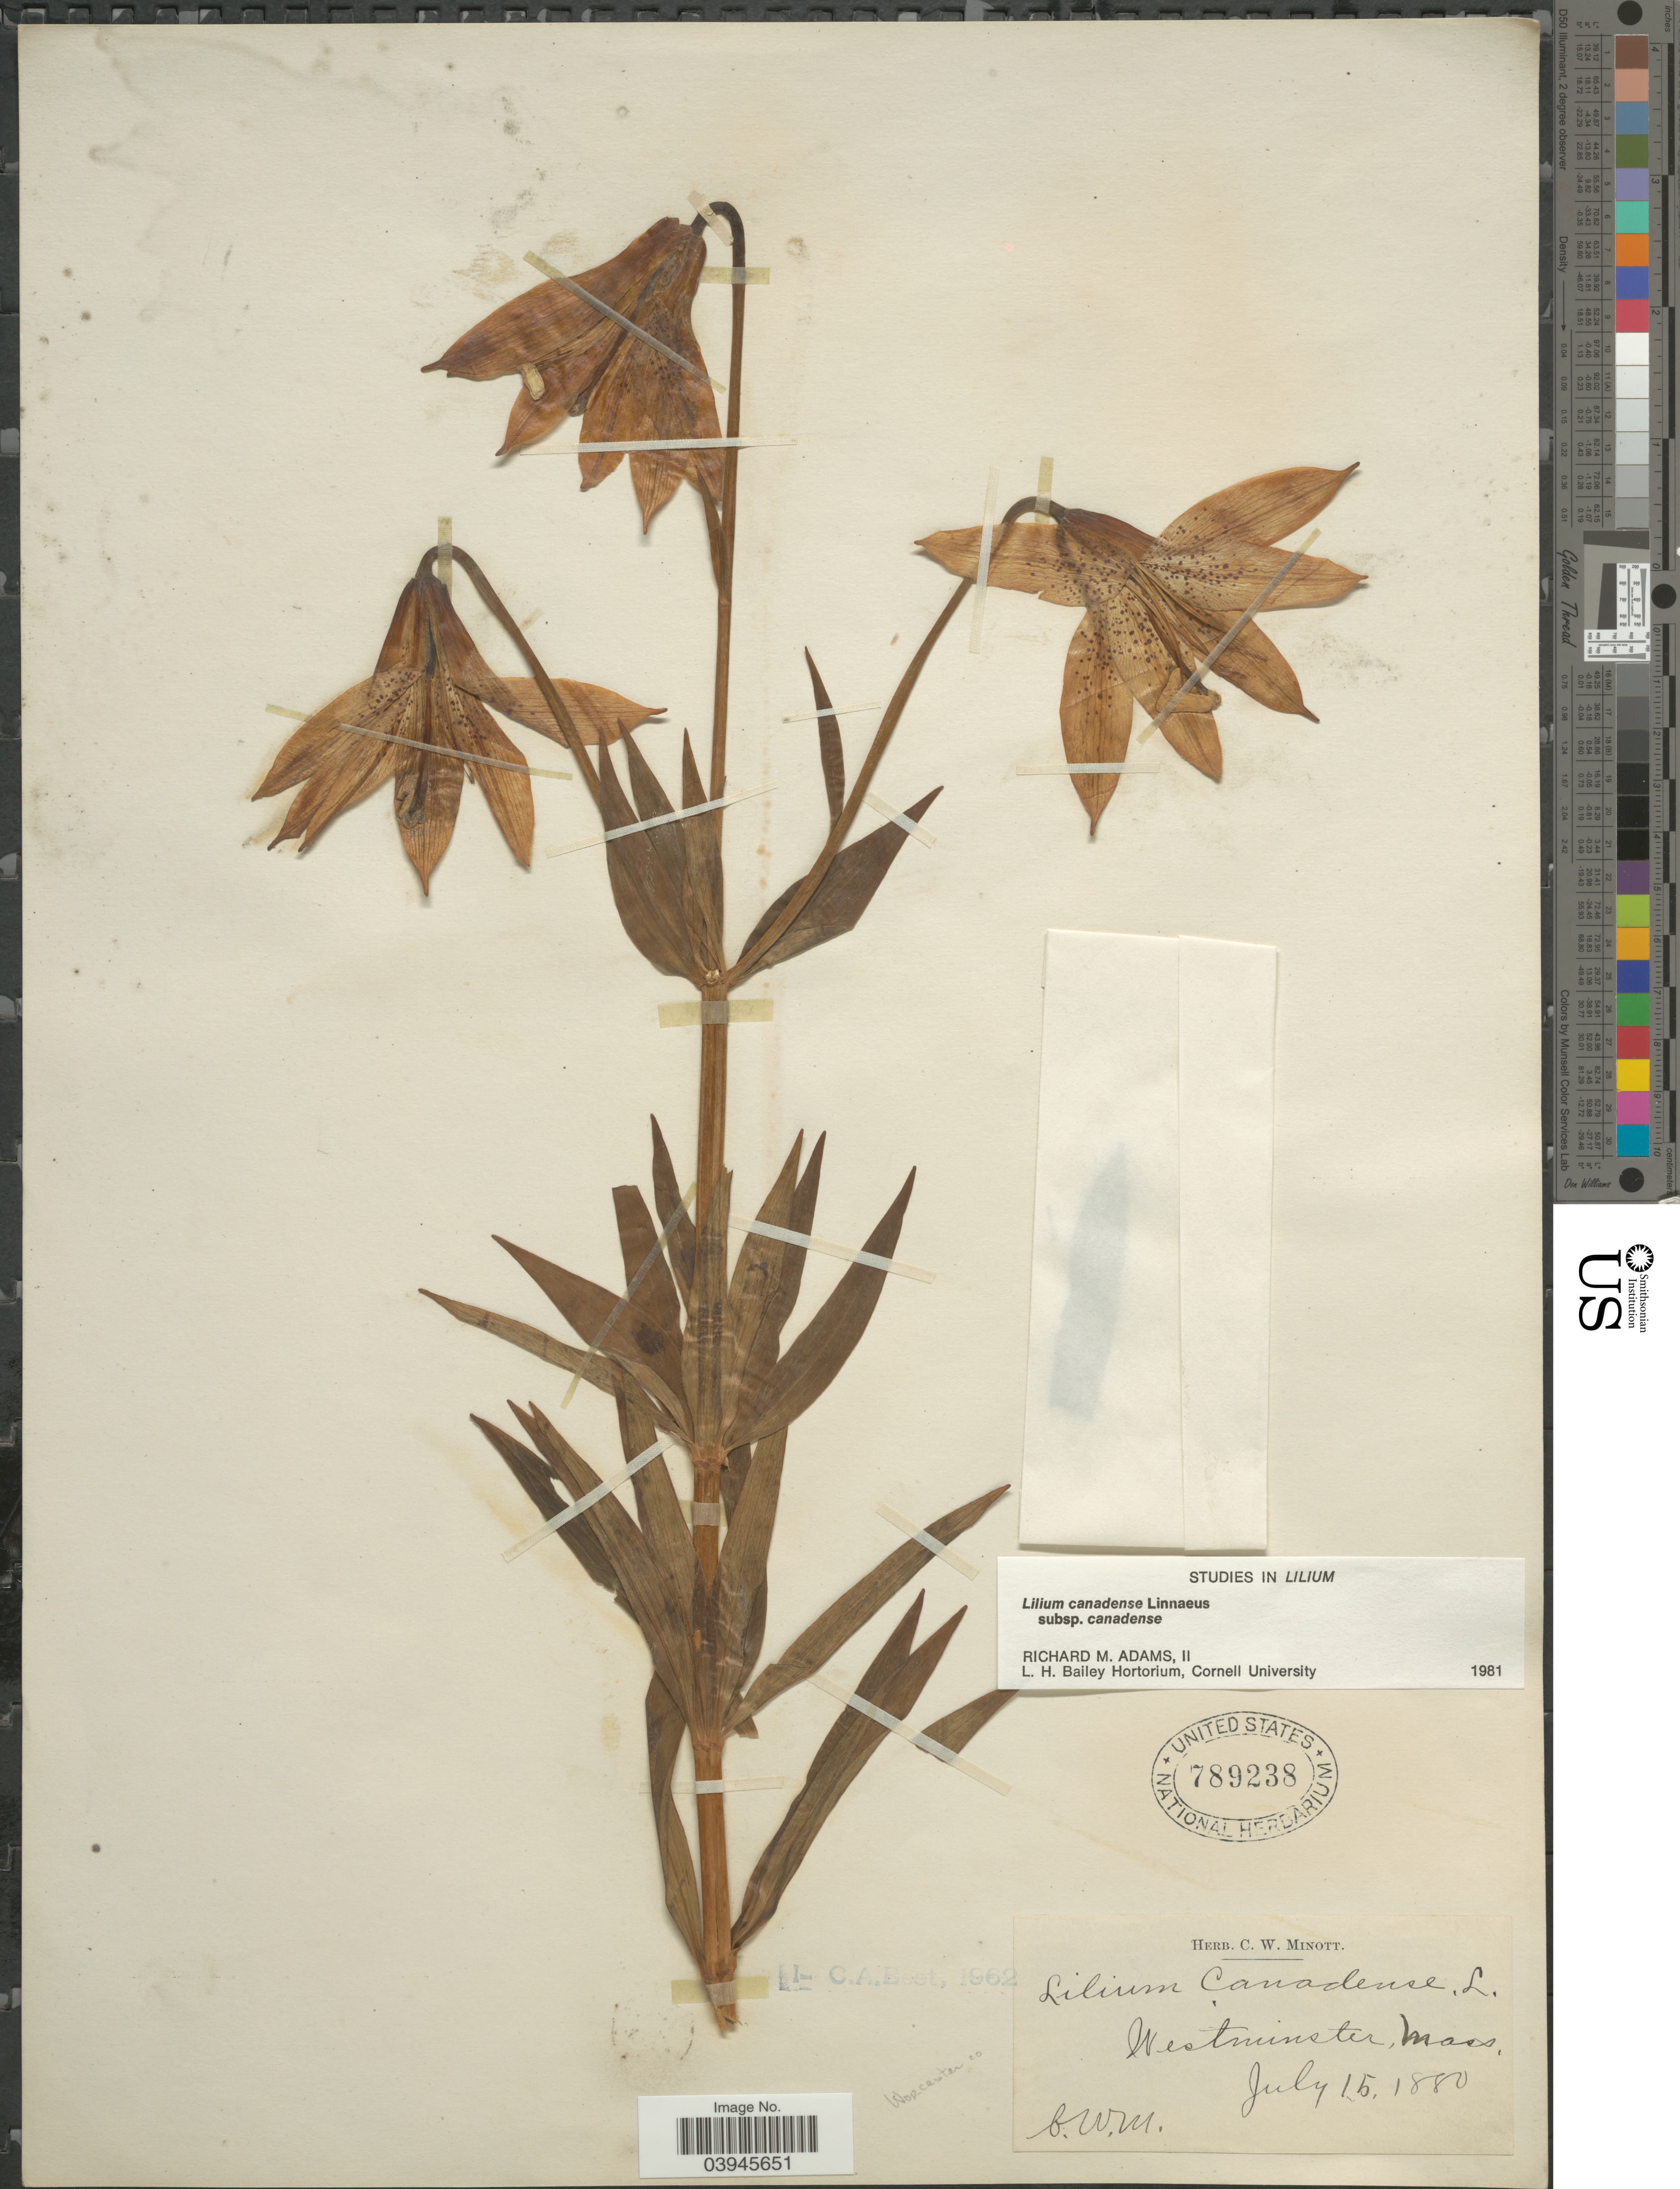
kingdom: Plantae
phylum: Tracheophyta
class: Liliopsida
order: Liliales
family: Liliaceae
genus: Lilium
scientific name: Lilium canadense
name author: L.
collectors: C. Minott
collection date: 1880-07-15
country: United States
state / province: Massachusetts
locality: Westminster. Worcester co.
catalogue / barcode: US 789238